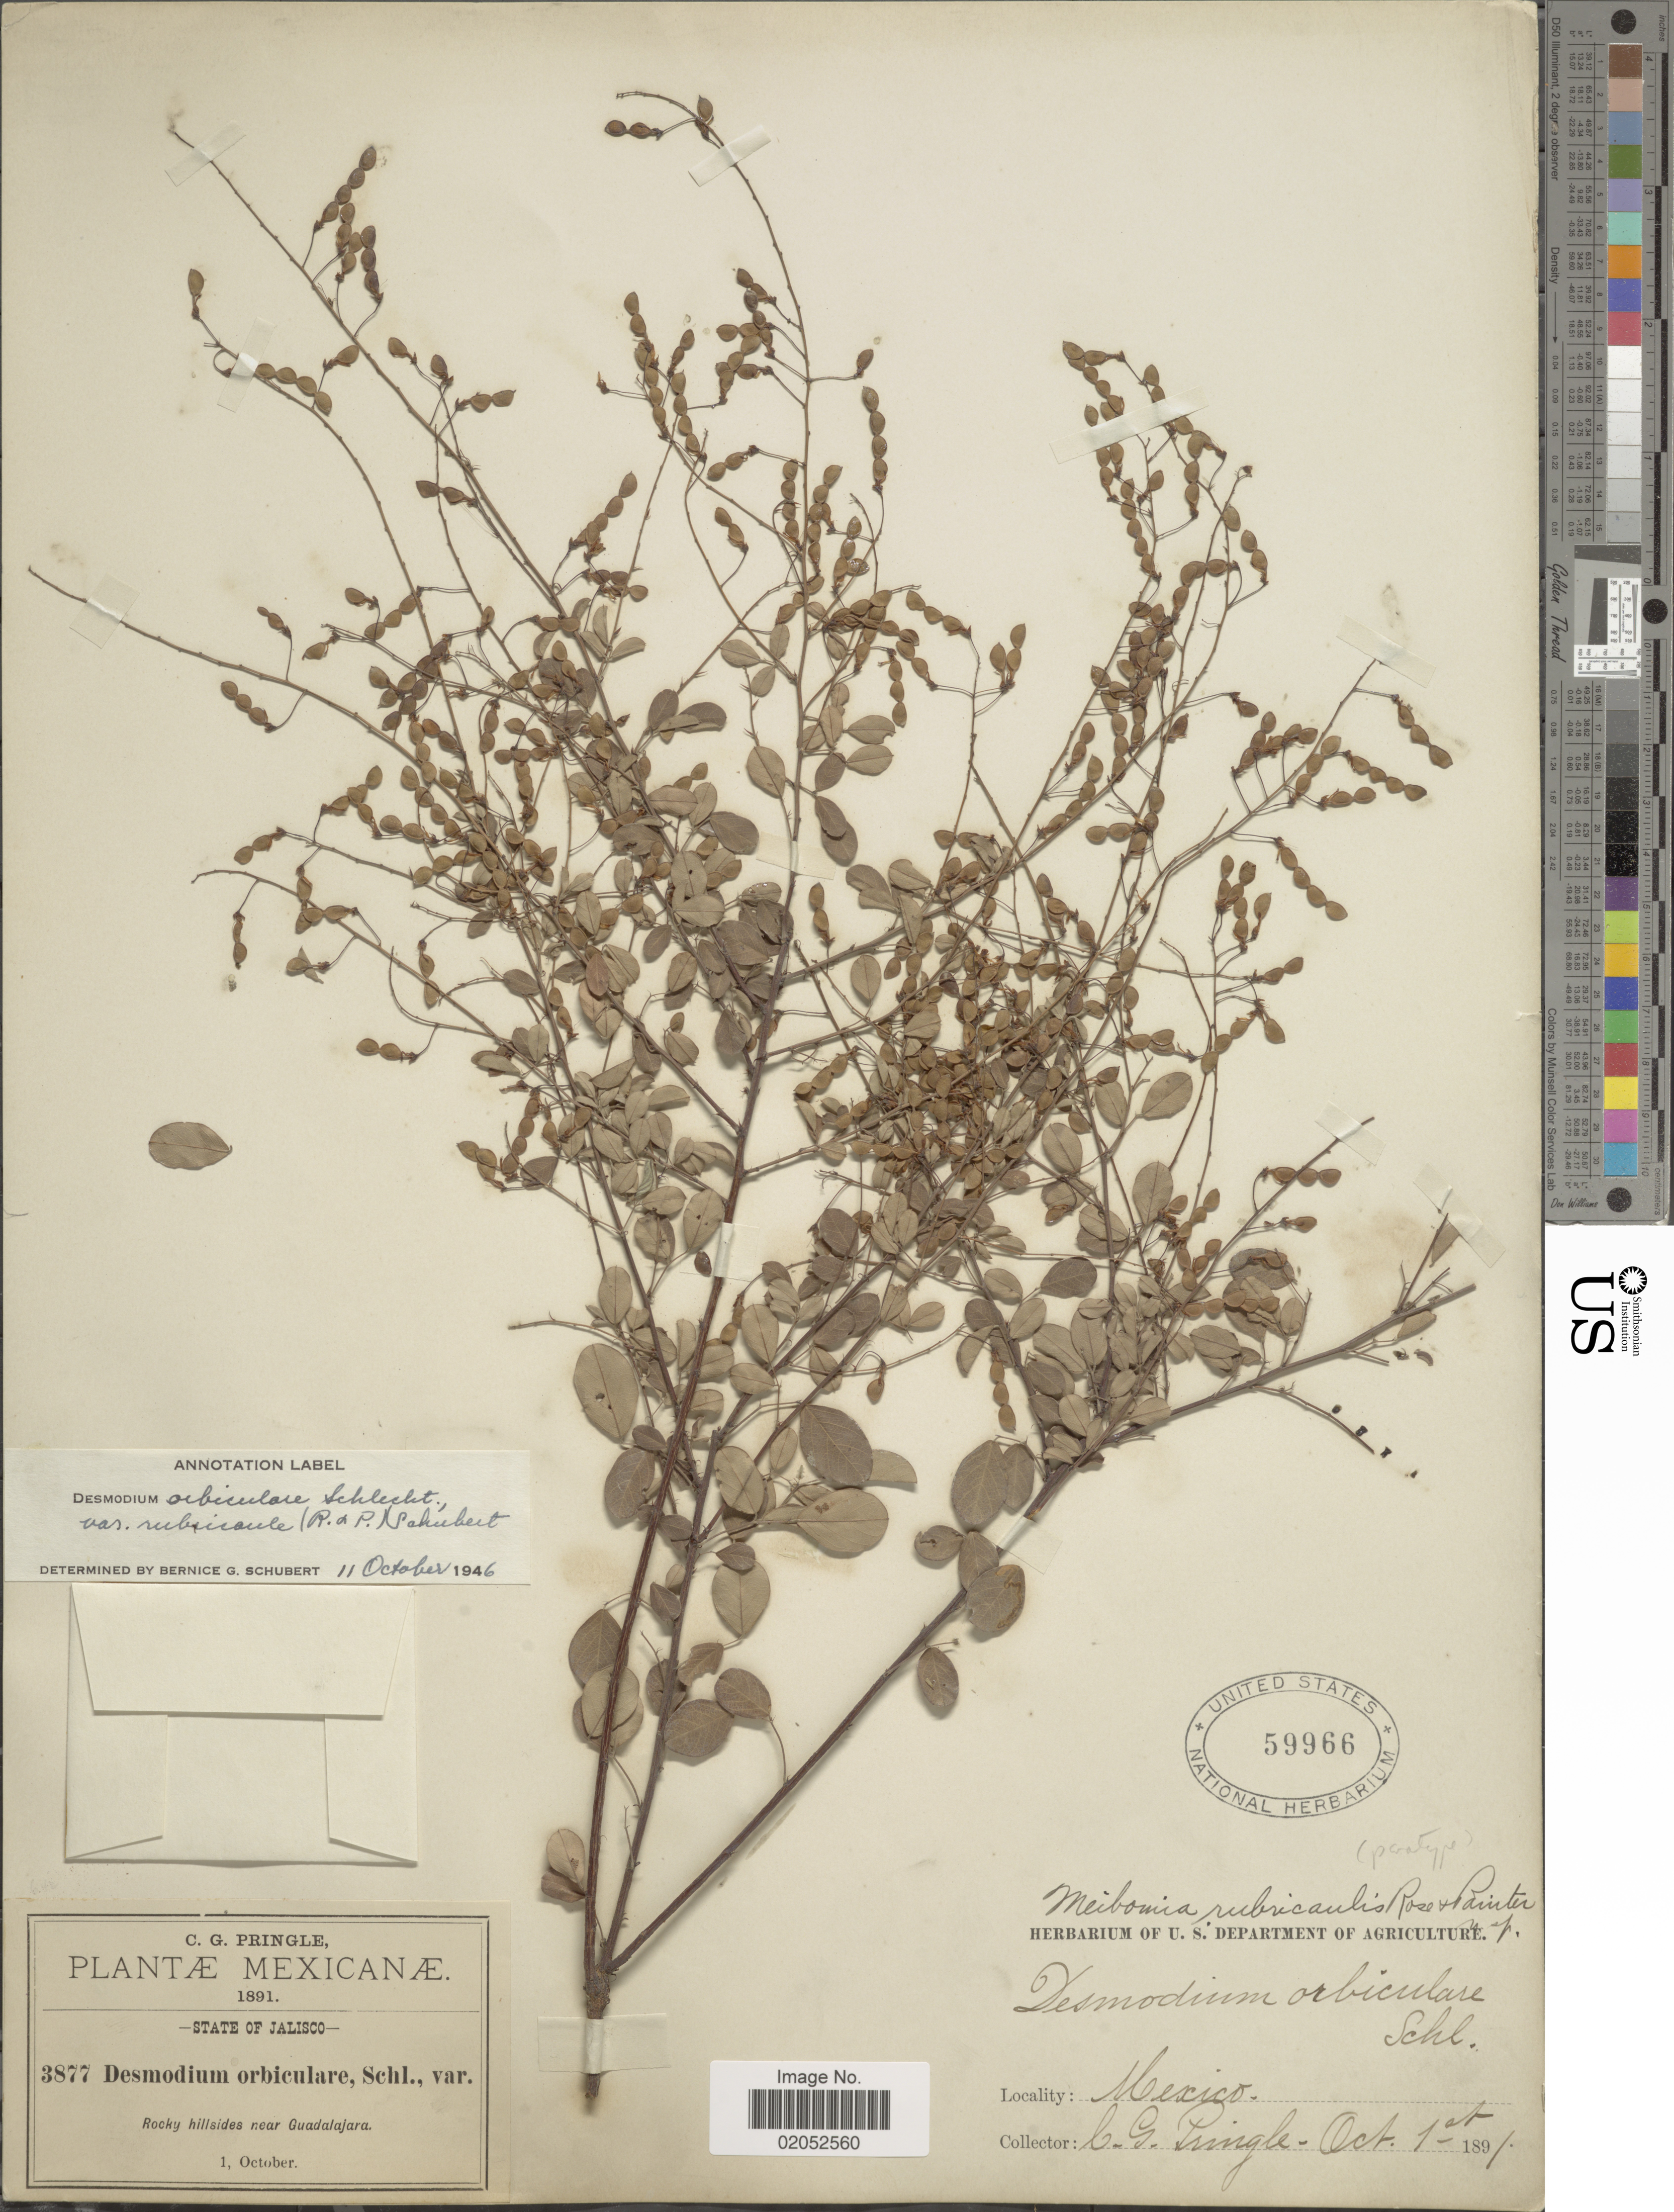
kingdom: Plantae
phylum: Tracheophyta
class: Magnoliopsida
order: Fabales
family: Fabaceae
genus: Desmodium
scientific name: Desmodium orbiculare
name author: Schltdl.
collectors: C. G. Pringle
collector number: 3877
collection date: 1891-10-01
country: Mexico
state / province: Jalisco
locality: Rocky hillside near Guadalajara.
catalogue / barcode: US 59966